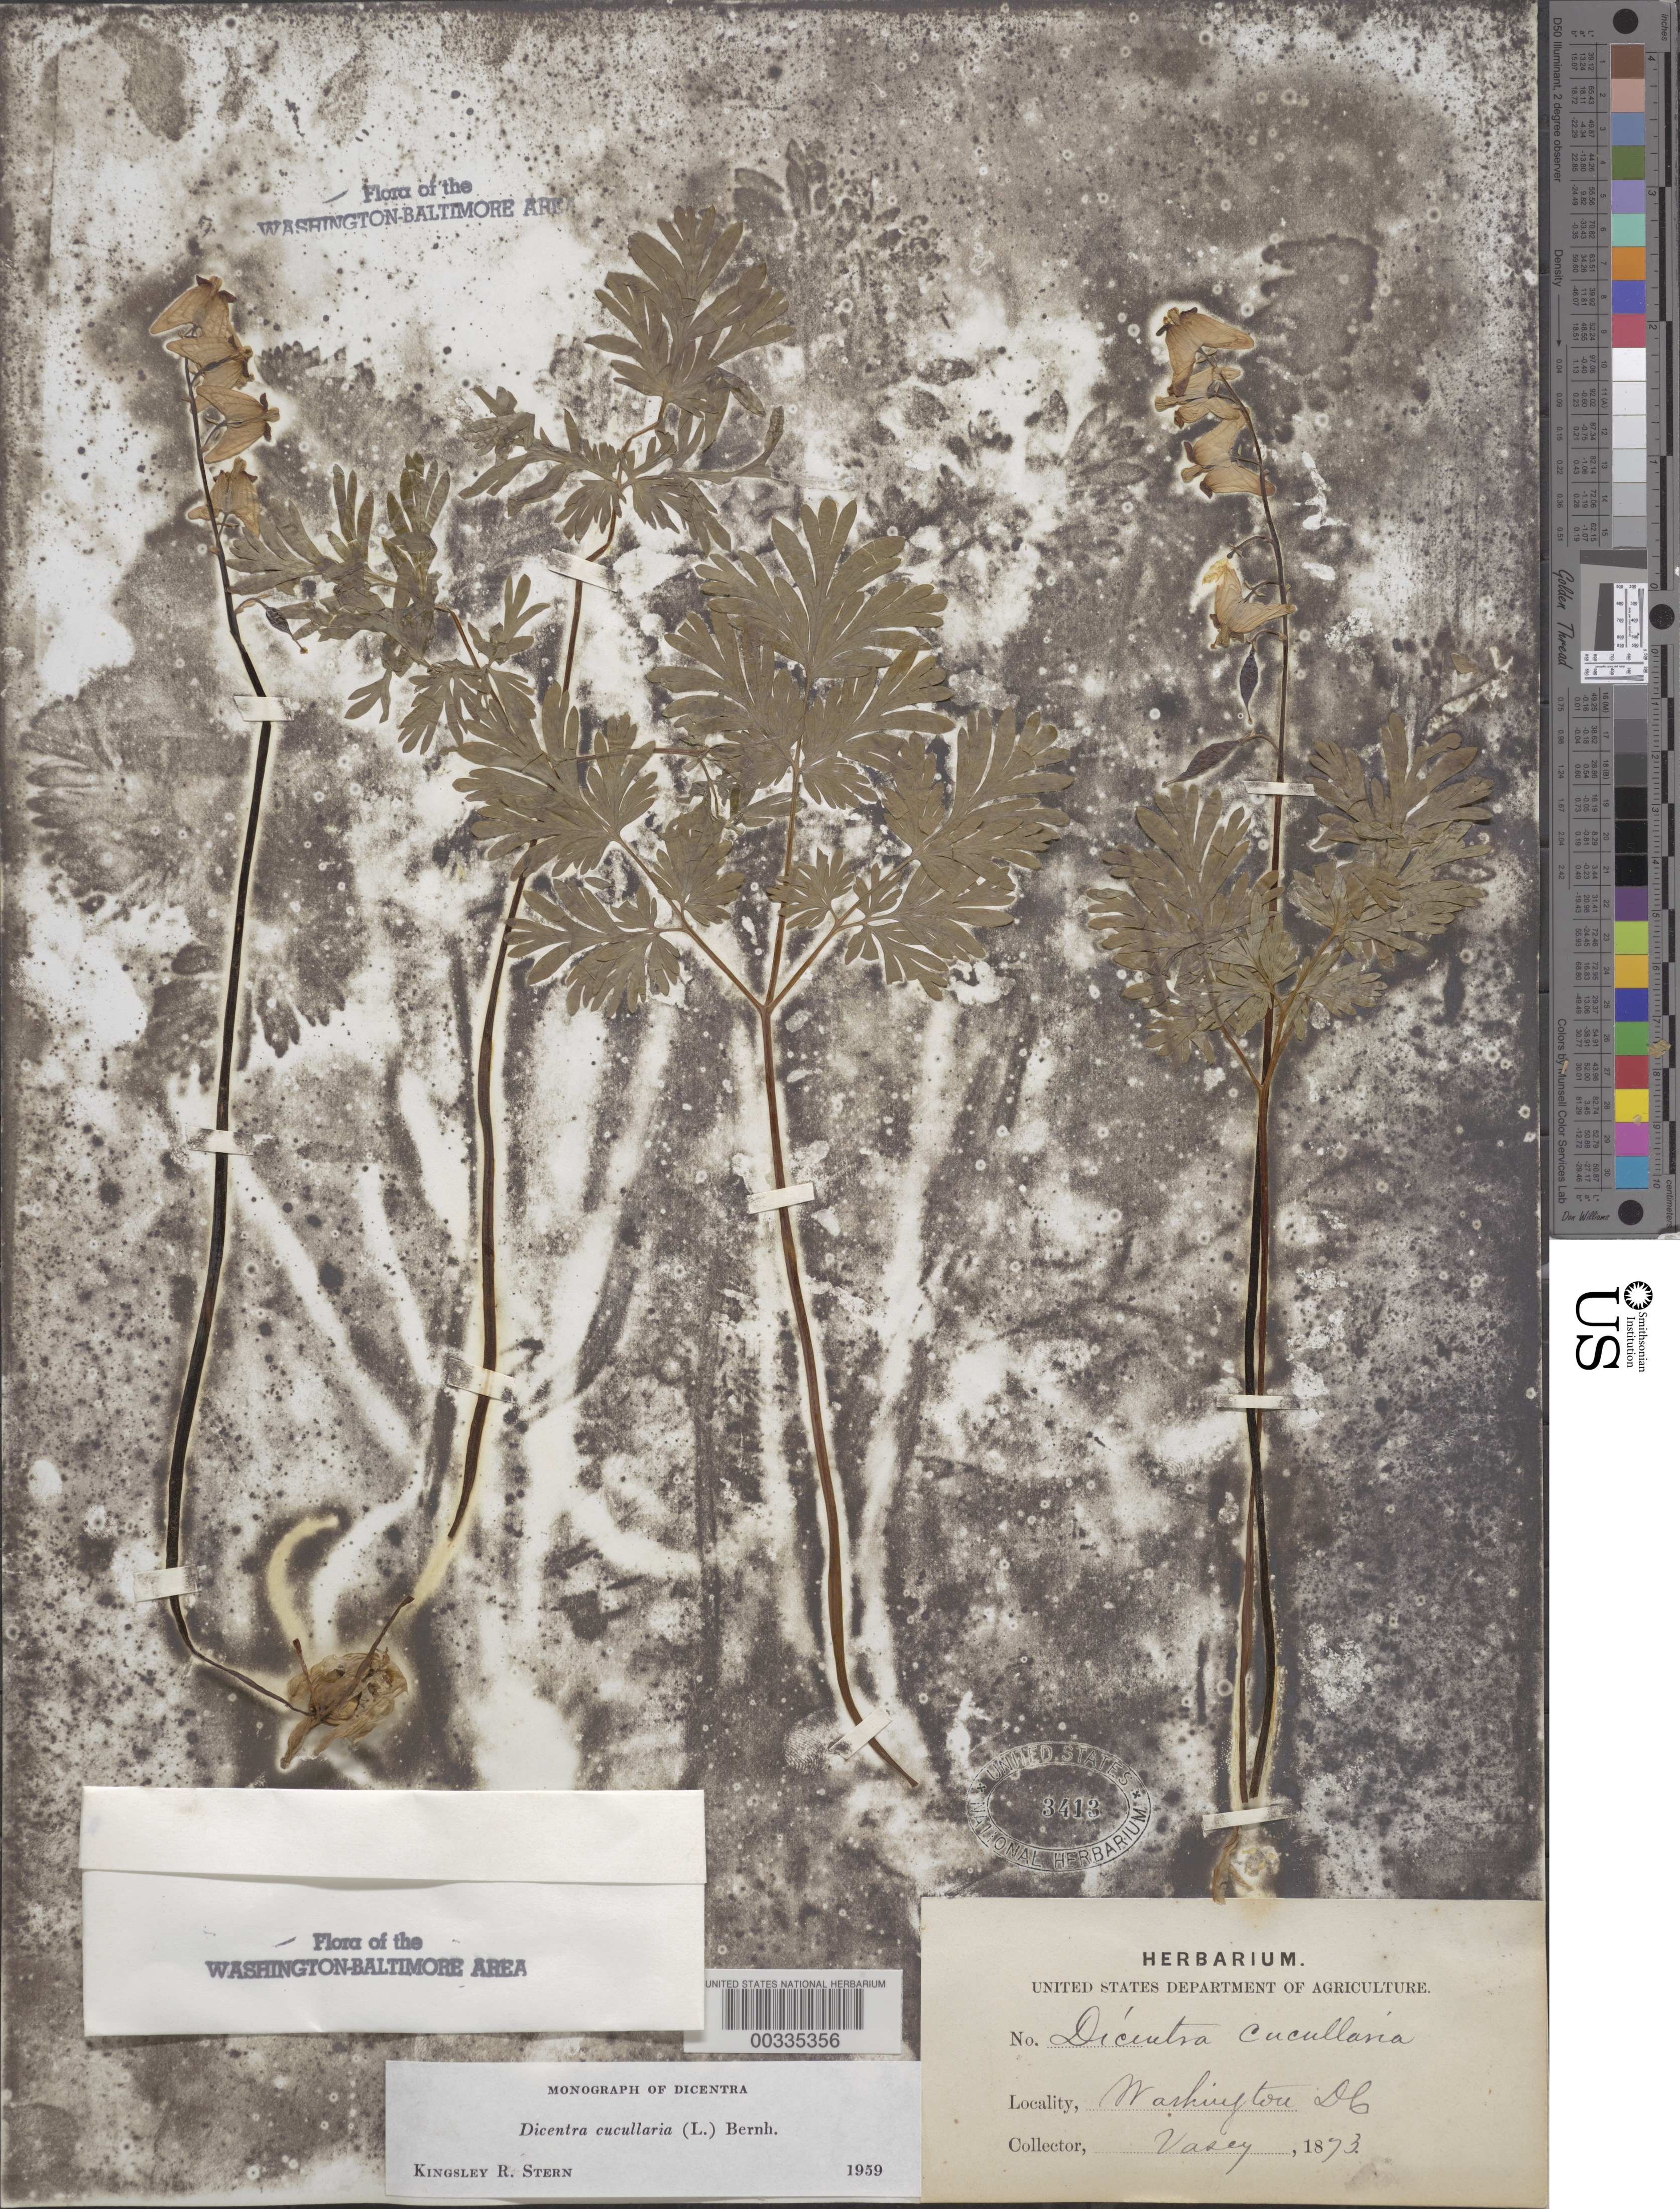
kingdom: Plantae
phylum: Tracheophyta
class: Magnoliopsida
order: Ranunculales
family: Papaveraceae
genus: Dicentra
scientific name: Dicentra cucullaria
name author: (L.) Bernh.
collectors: G. Vasey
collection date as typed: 1873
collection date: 1873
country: United States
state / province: District of Columbia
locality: Washington DC area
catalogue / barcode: US 3413